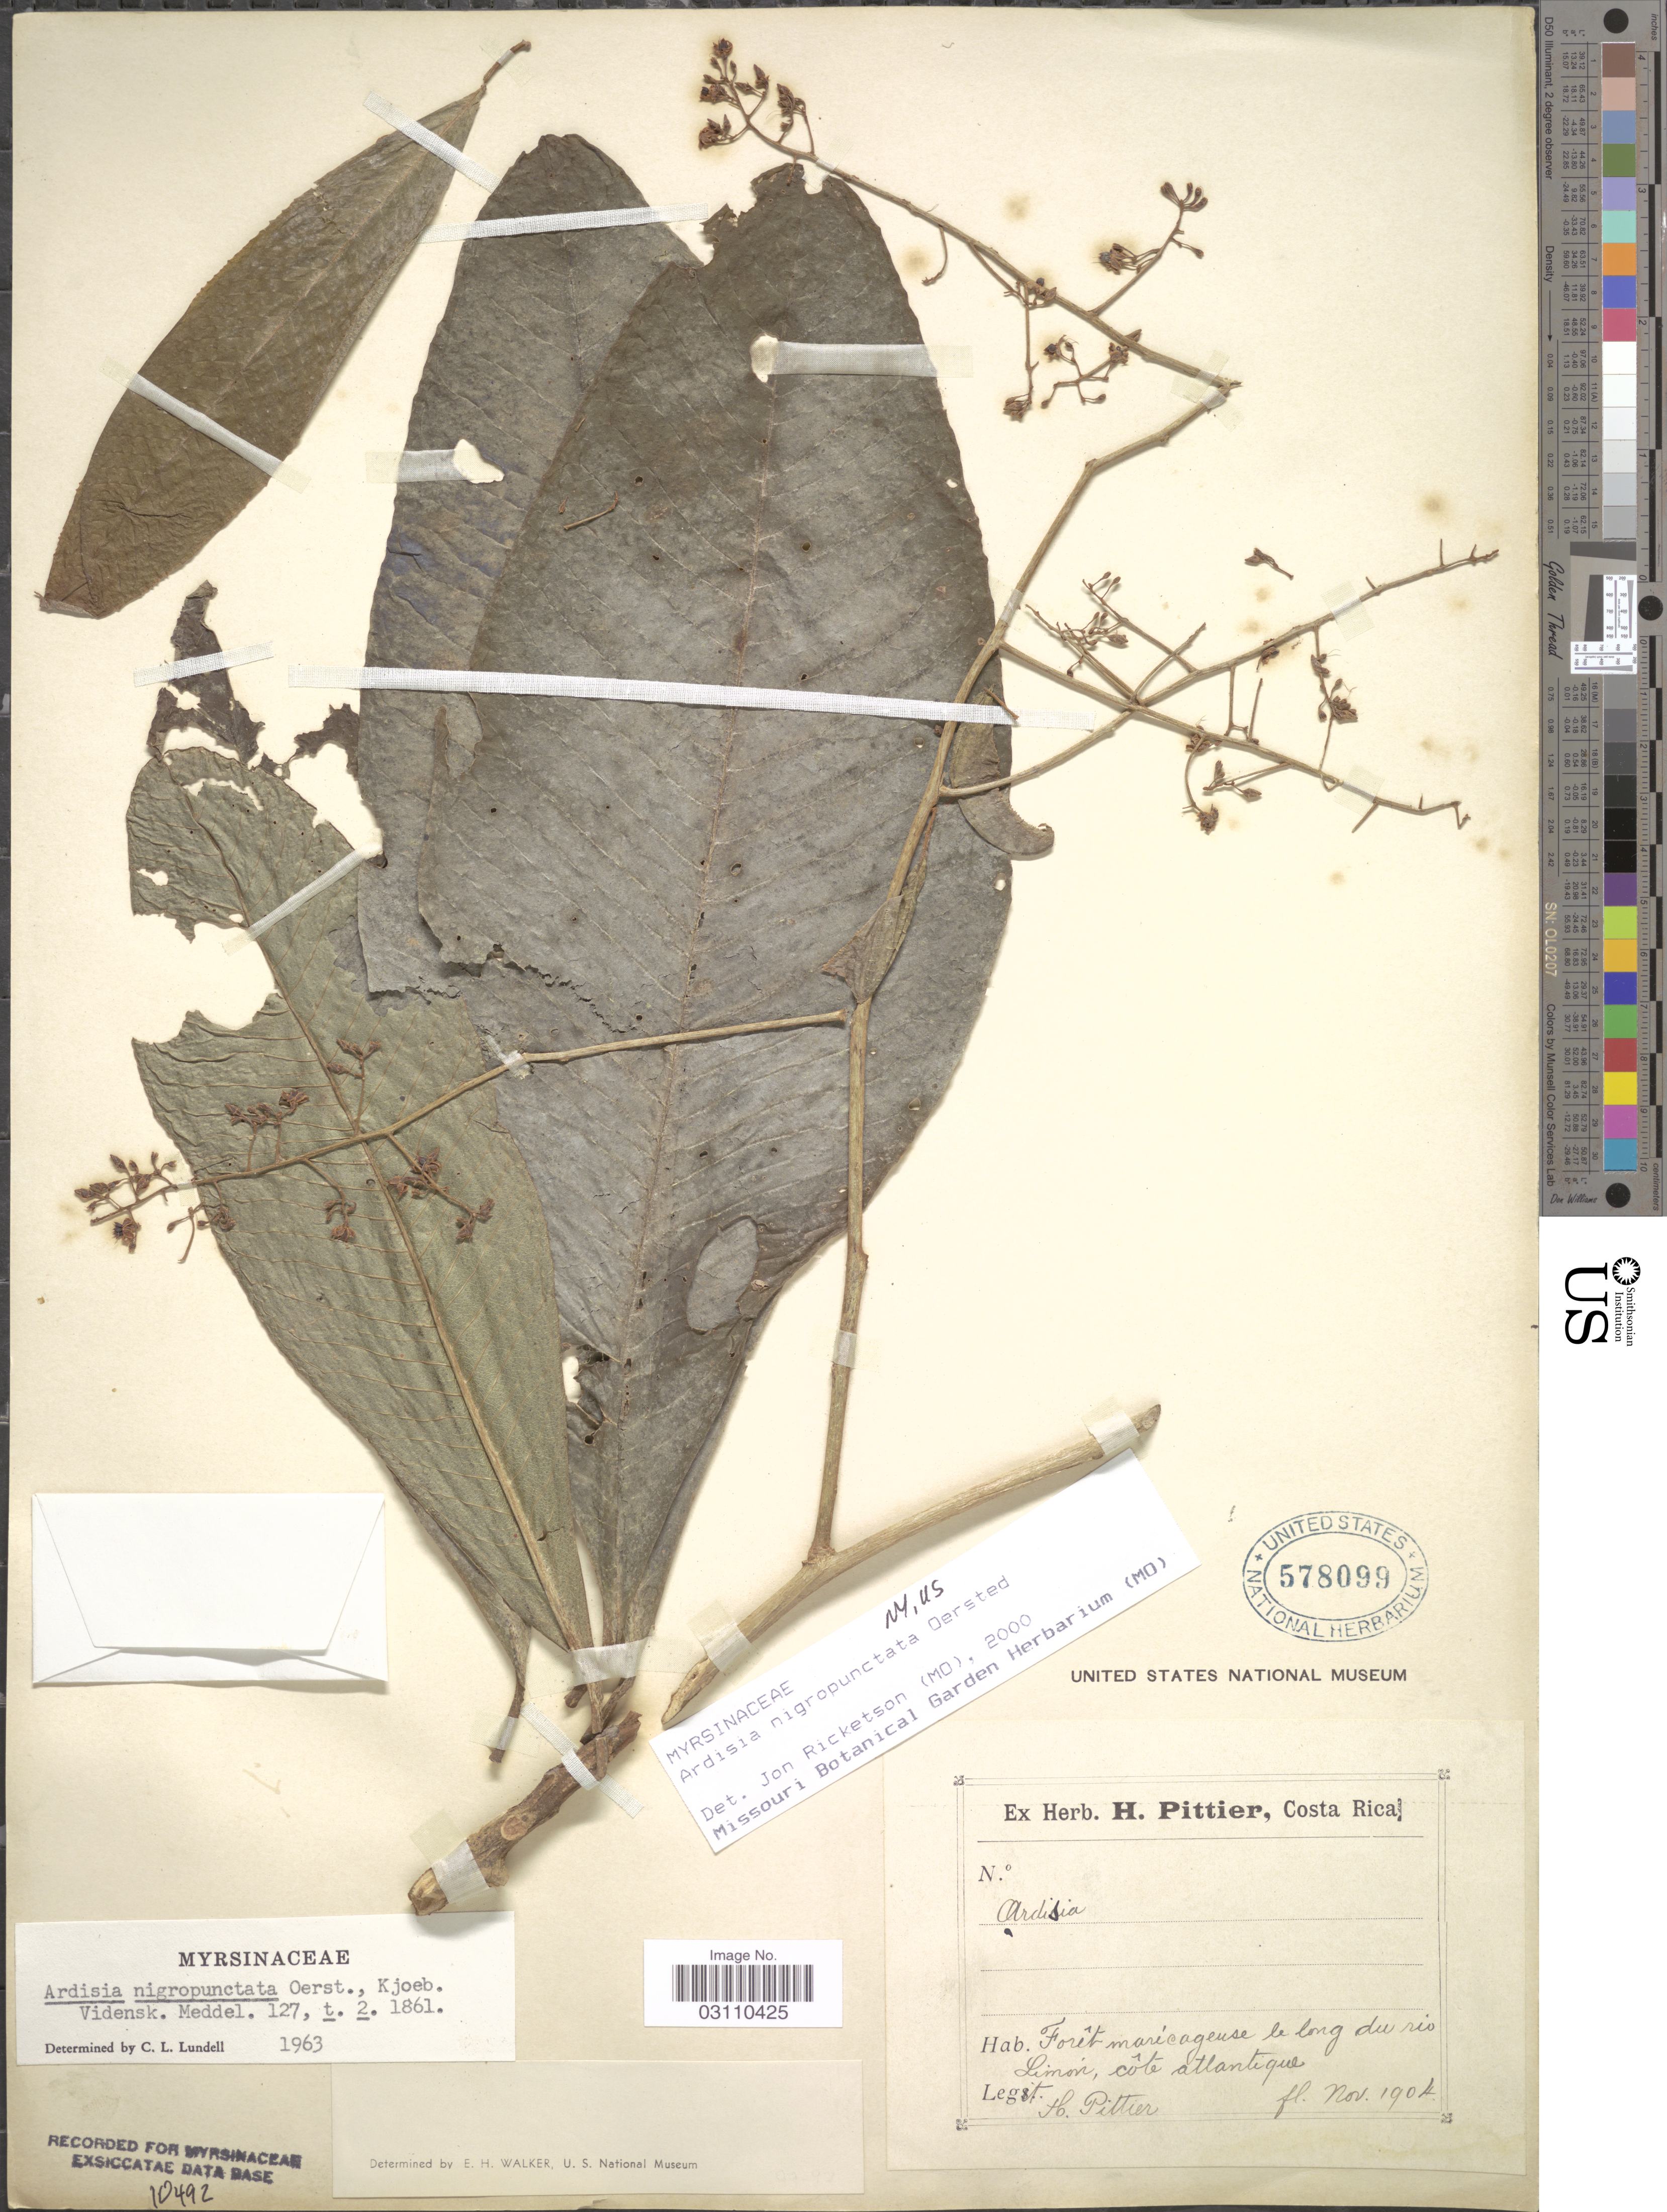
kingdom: Plantae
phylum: Tracheophyta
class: Magnoliopsida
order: Ericales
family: Primulaceae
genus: Ardisia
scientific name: Ardisia nigropunctata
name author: Oerst.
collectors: H. F. Pittier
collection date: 1904-11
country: Costa Rica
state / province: Limón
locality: Forêt maricageuse le long du rio Limon, côte atlantique.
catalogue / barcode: US 578099